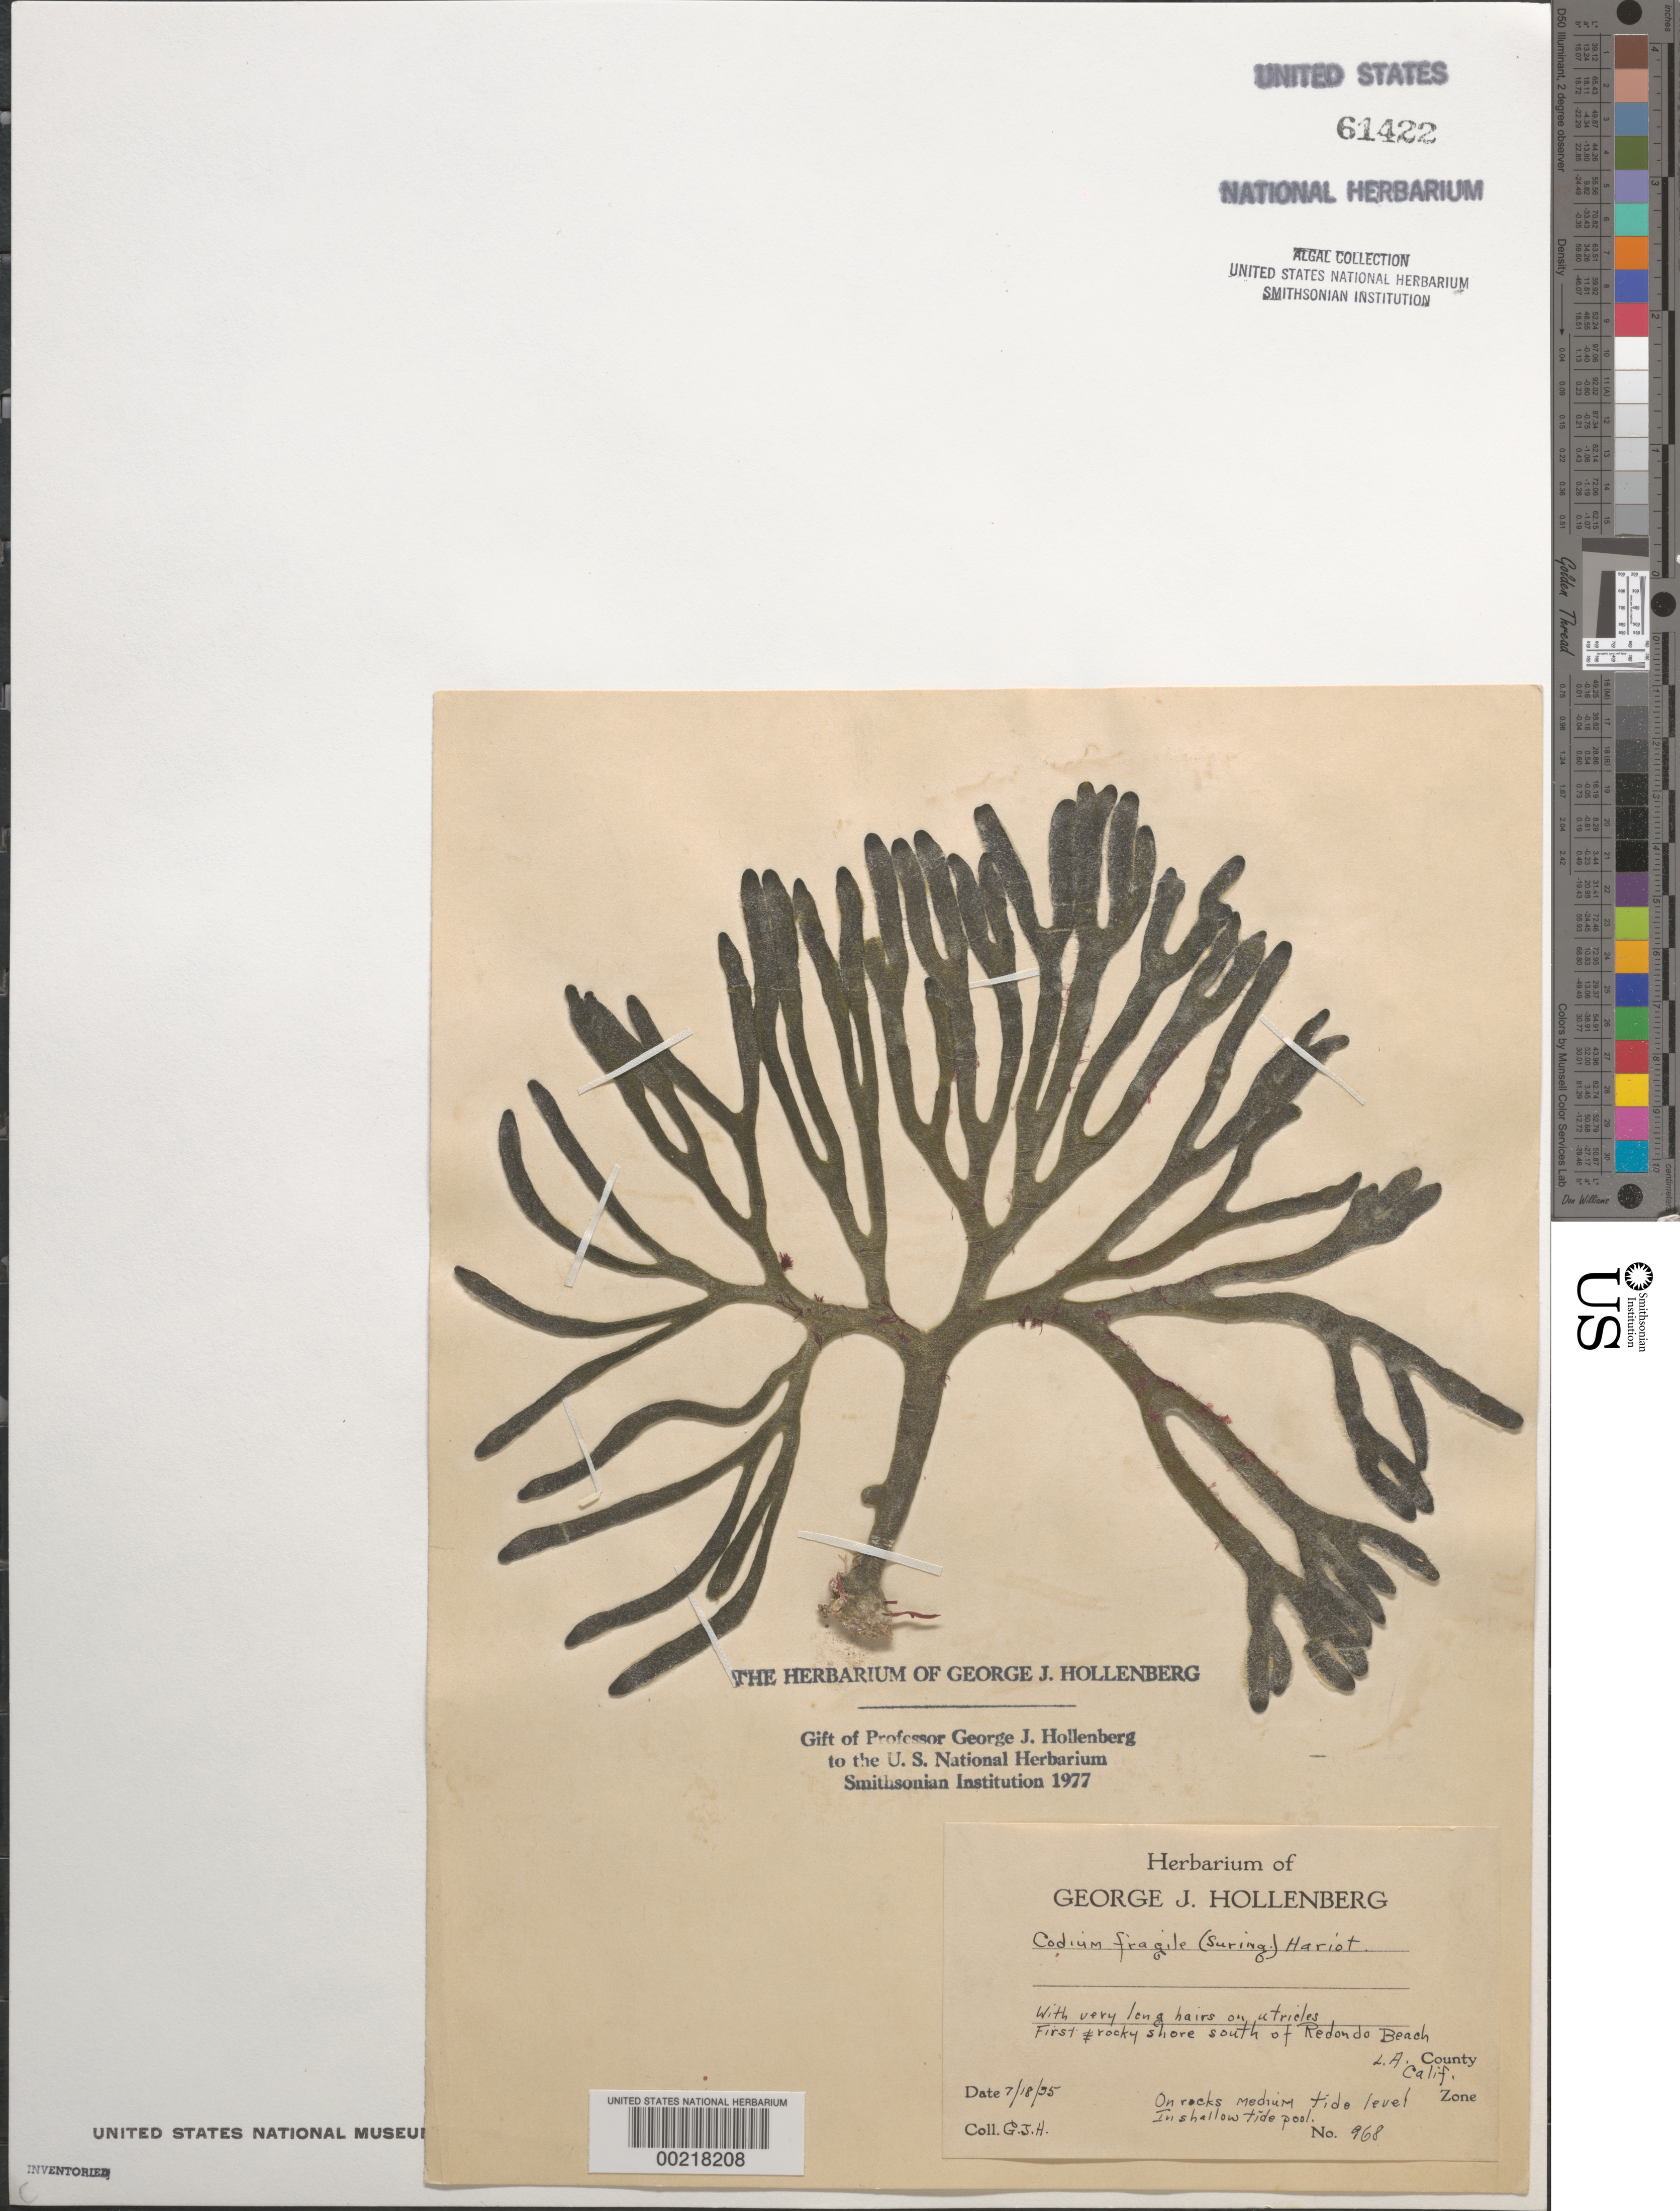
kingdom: Plantae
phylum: Chlorophyta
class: Ulvophyceae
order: Bryopsidales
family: Codiaceae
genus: Codium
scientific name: Codium fragile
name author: (Suringar) P. Hariot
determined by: Hollenberg, George J.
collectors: G. Hollenberg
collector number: GJH 968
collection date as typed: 18 Jul 1935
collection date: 1935-07-18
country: United States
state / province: California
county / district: Los Angeles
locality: South of Redondo Beach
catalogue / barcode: US 61422